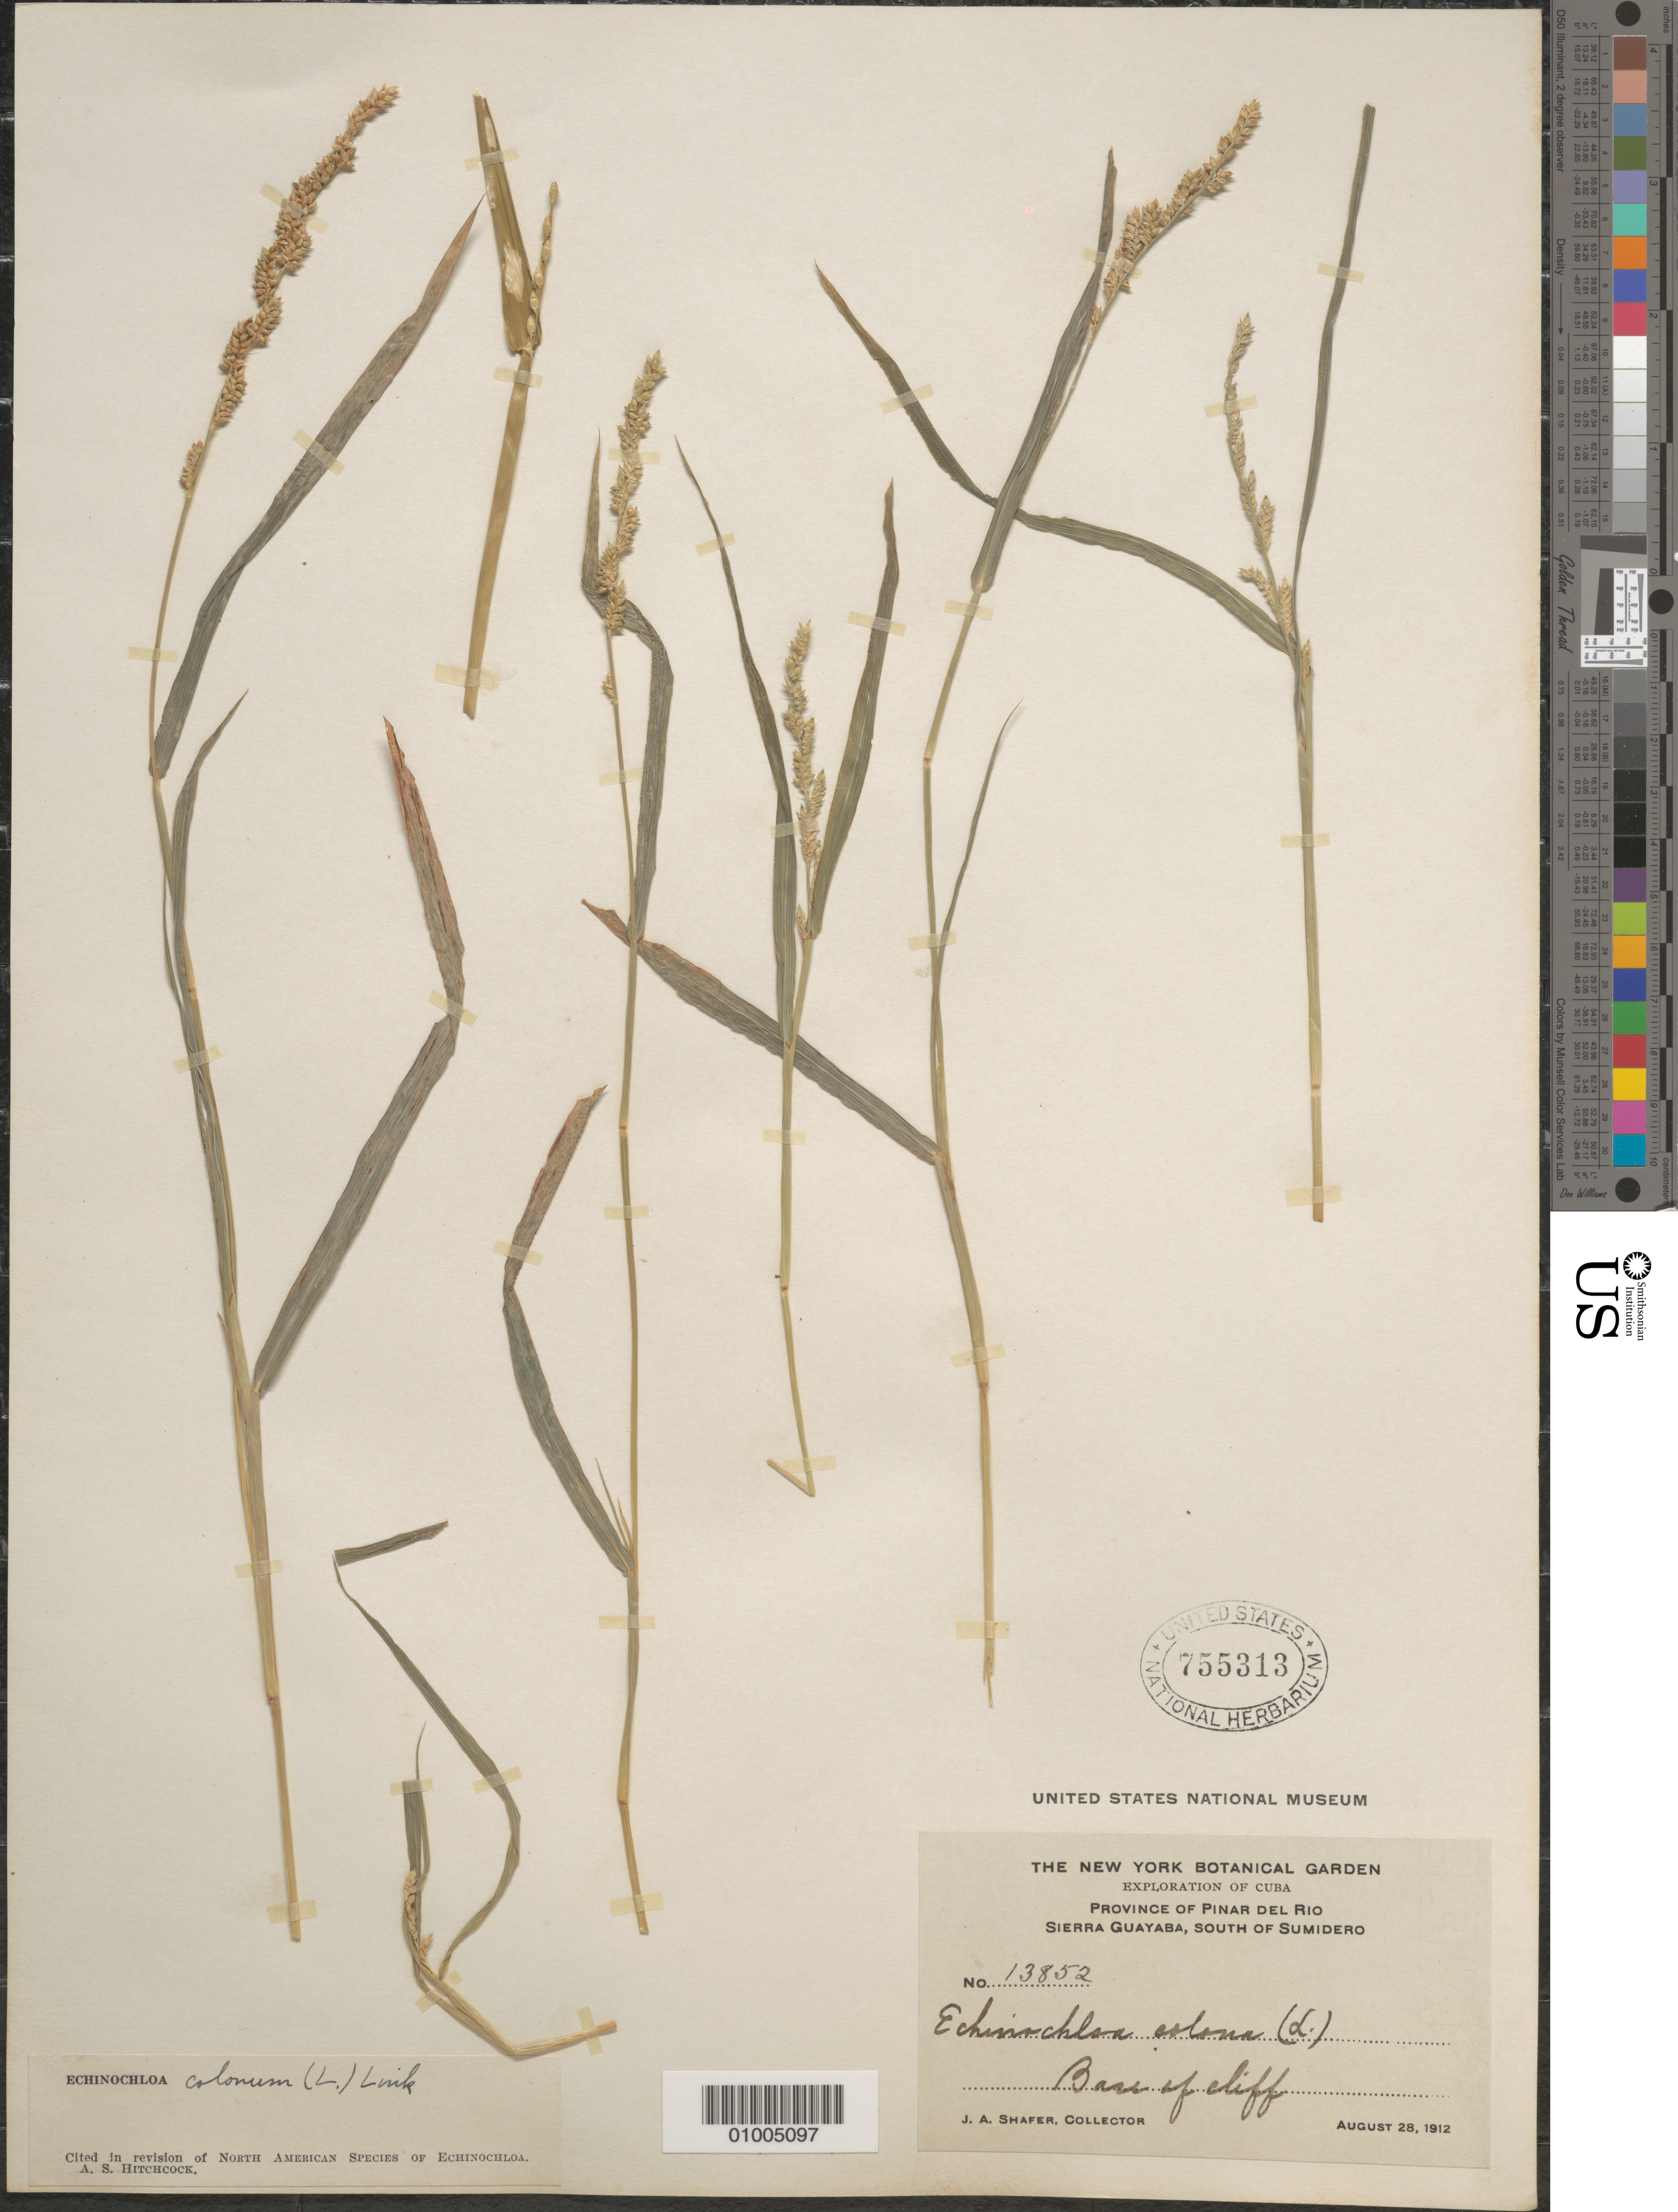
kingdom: Plantae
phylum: Tracheophyta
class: Liliopsida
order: Poales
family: Poaceae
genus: Echinochloa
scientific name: Echinochloa colona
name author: (L.) Link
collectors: J. A. Shafer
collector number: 13852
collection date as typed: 28 Aug 1912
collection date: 1912-08-28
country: Cuba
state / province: Pinar del Rio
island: Cuba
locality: Pinar del Rio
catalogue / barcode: US 755313